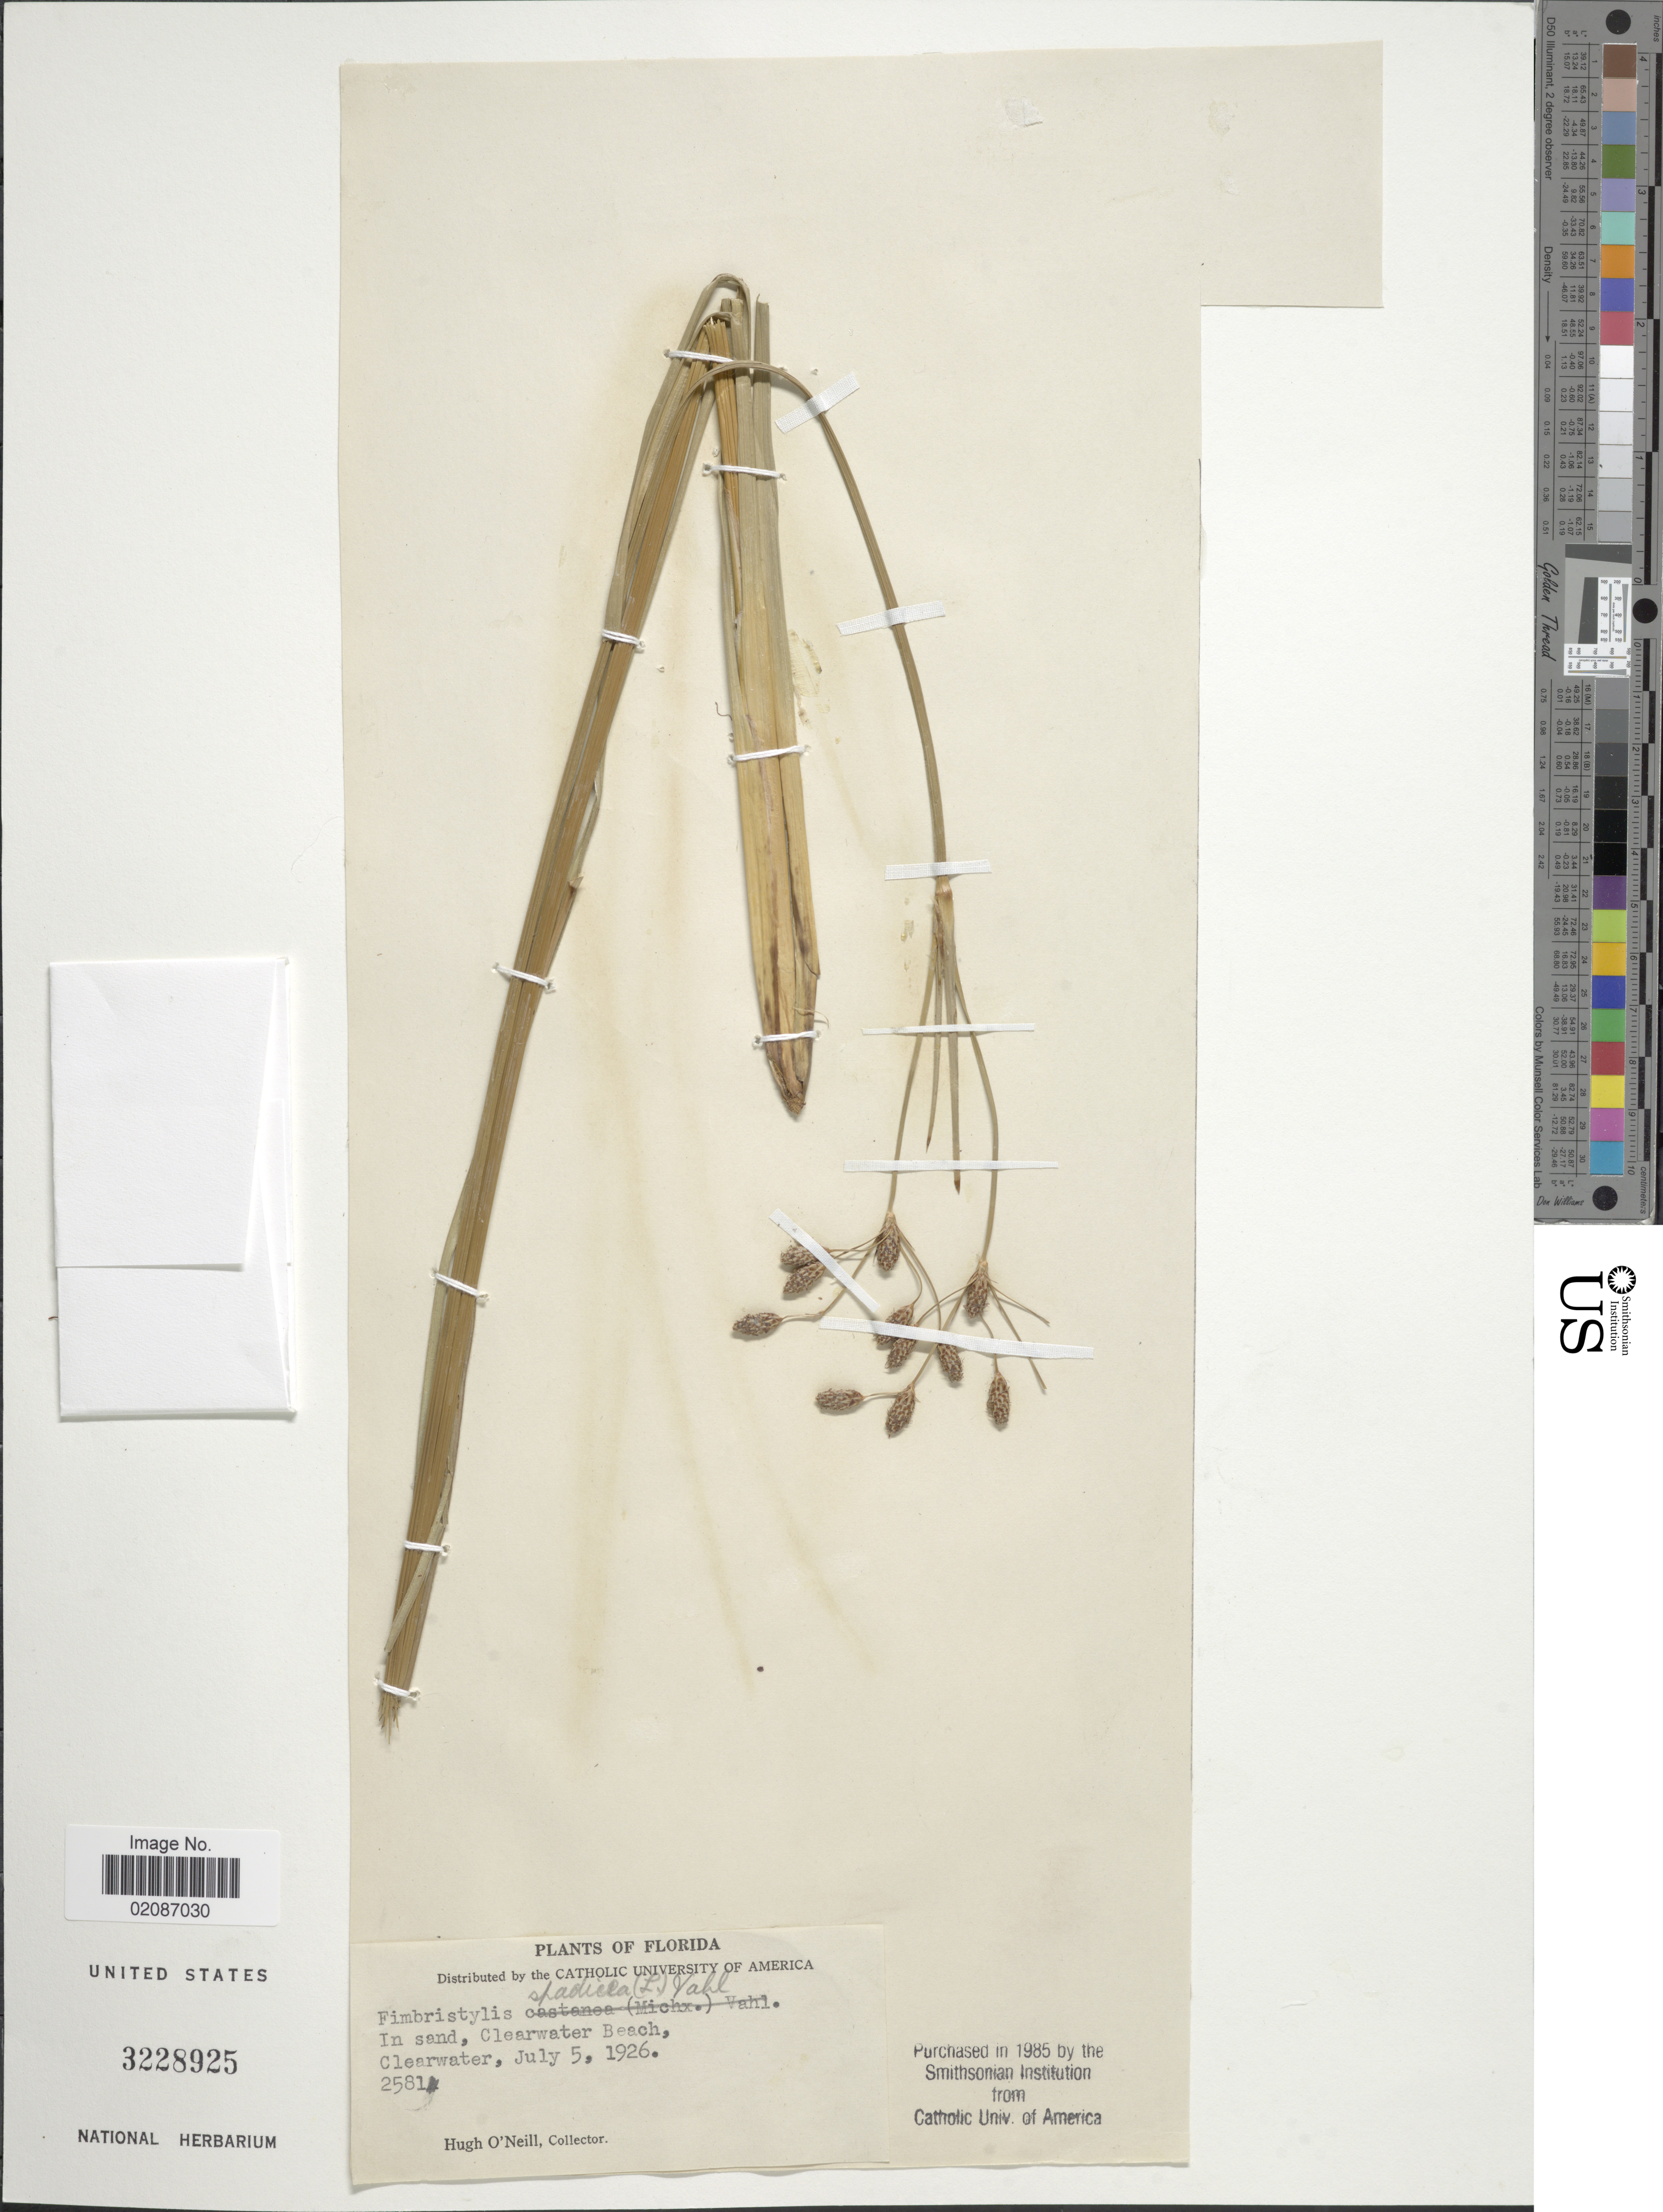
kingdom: Plantae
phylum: Tracheophyta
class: Liliopsida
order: Poales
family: Cyperaceae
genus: Fimbristylis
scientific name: Fimbristylis spadicea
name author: (L.) Vahl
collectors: H. O'Neill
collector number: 2581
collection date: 1926-07-05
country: United States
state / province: Florida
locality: Clearwater Beach, Clearwater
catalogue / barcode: US 3228925